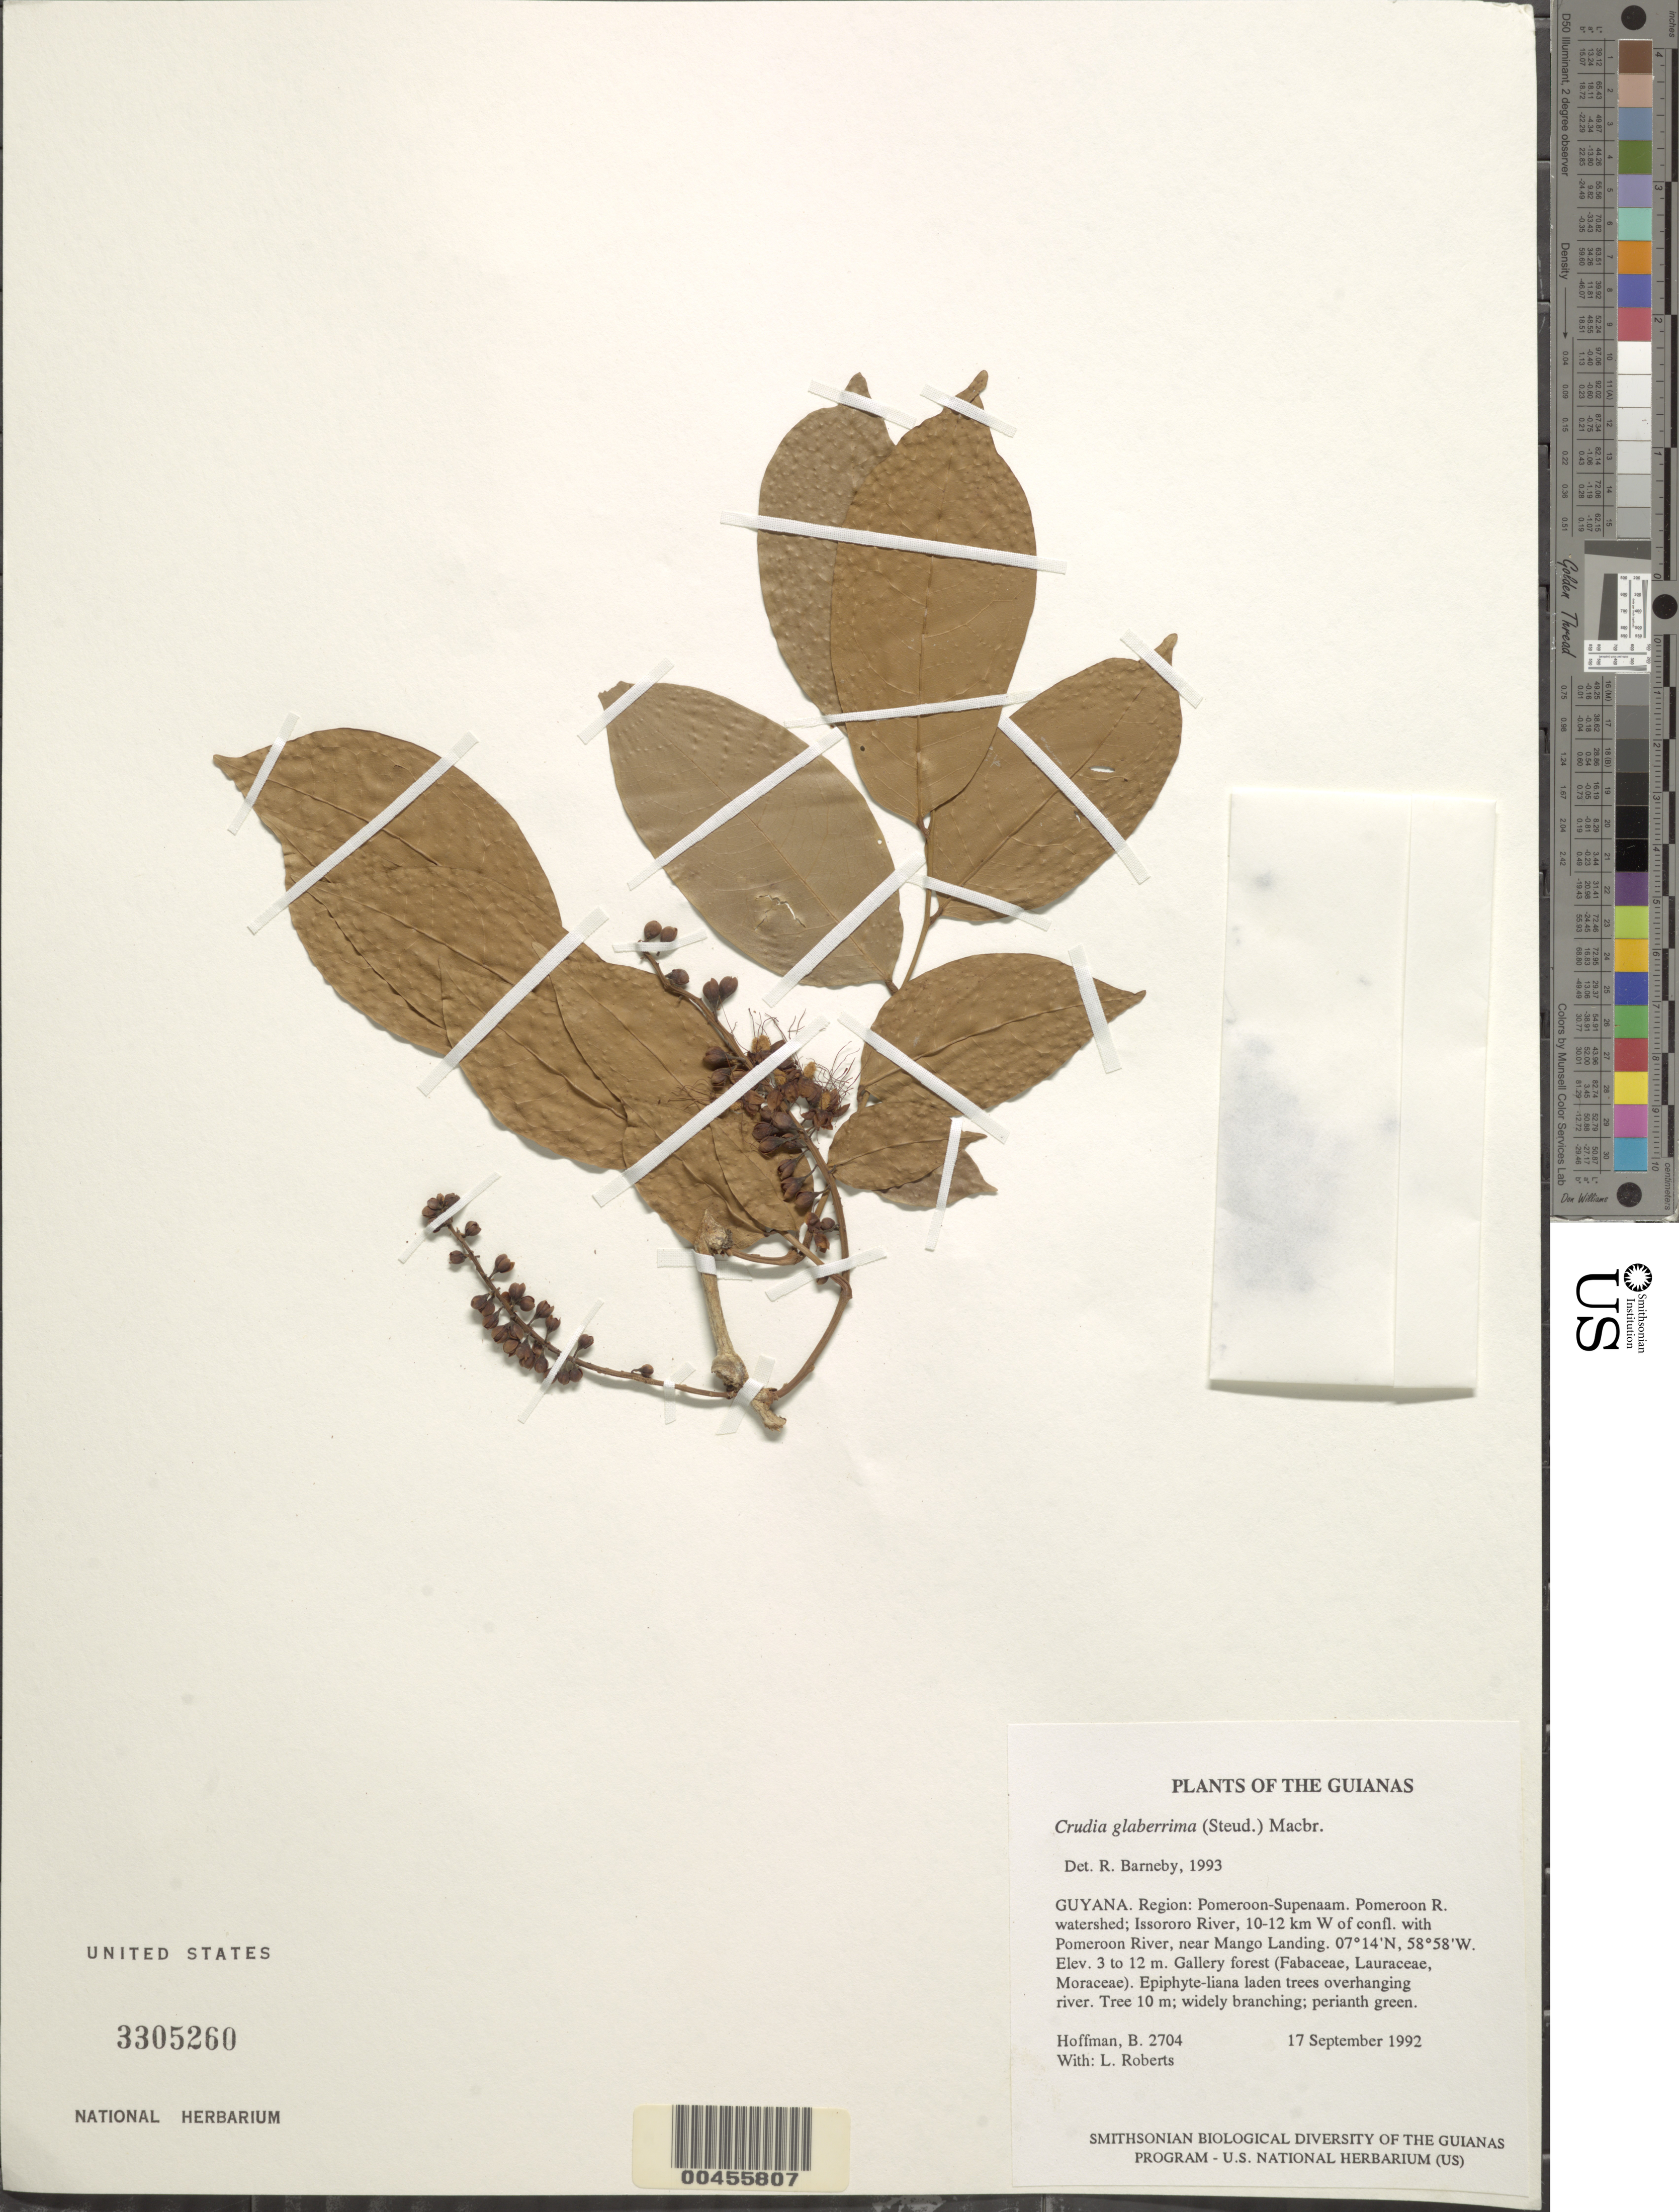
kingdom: Plantae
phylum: Tracheophyta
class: Magnoliopsida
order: Fabales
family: Fabaceae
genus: Crudia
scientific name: Crudia glaberrima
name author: (Steud.) J.F. Macbr.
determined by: Barneby, Rupert C., (NY)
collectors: B. Hoffman & L. Roberts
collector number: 2704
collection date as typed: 17 September 1992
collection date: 1992-09-17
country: Guyana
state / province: Pomeroon-Supenaam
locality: Pomeroon River watershed; Issororo River, 10-12 km W of confluence w/ Pomeroon River, near Mango Landing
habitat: Gallery forest (Fabaceae, Lauraceae, Moraceae). Epiphyte-liana laden trees overhanging river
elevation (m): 3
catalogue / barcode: US 3305260